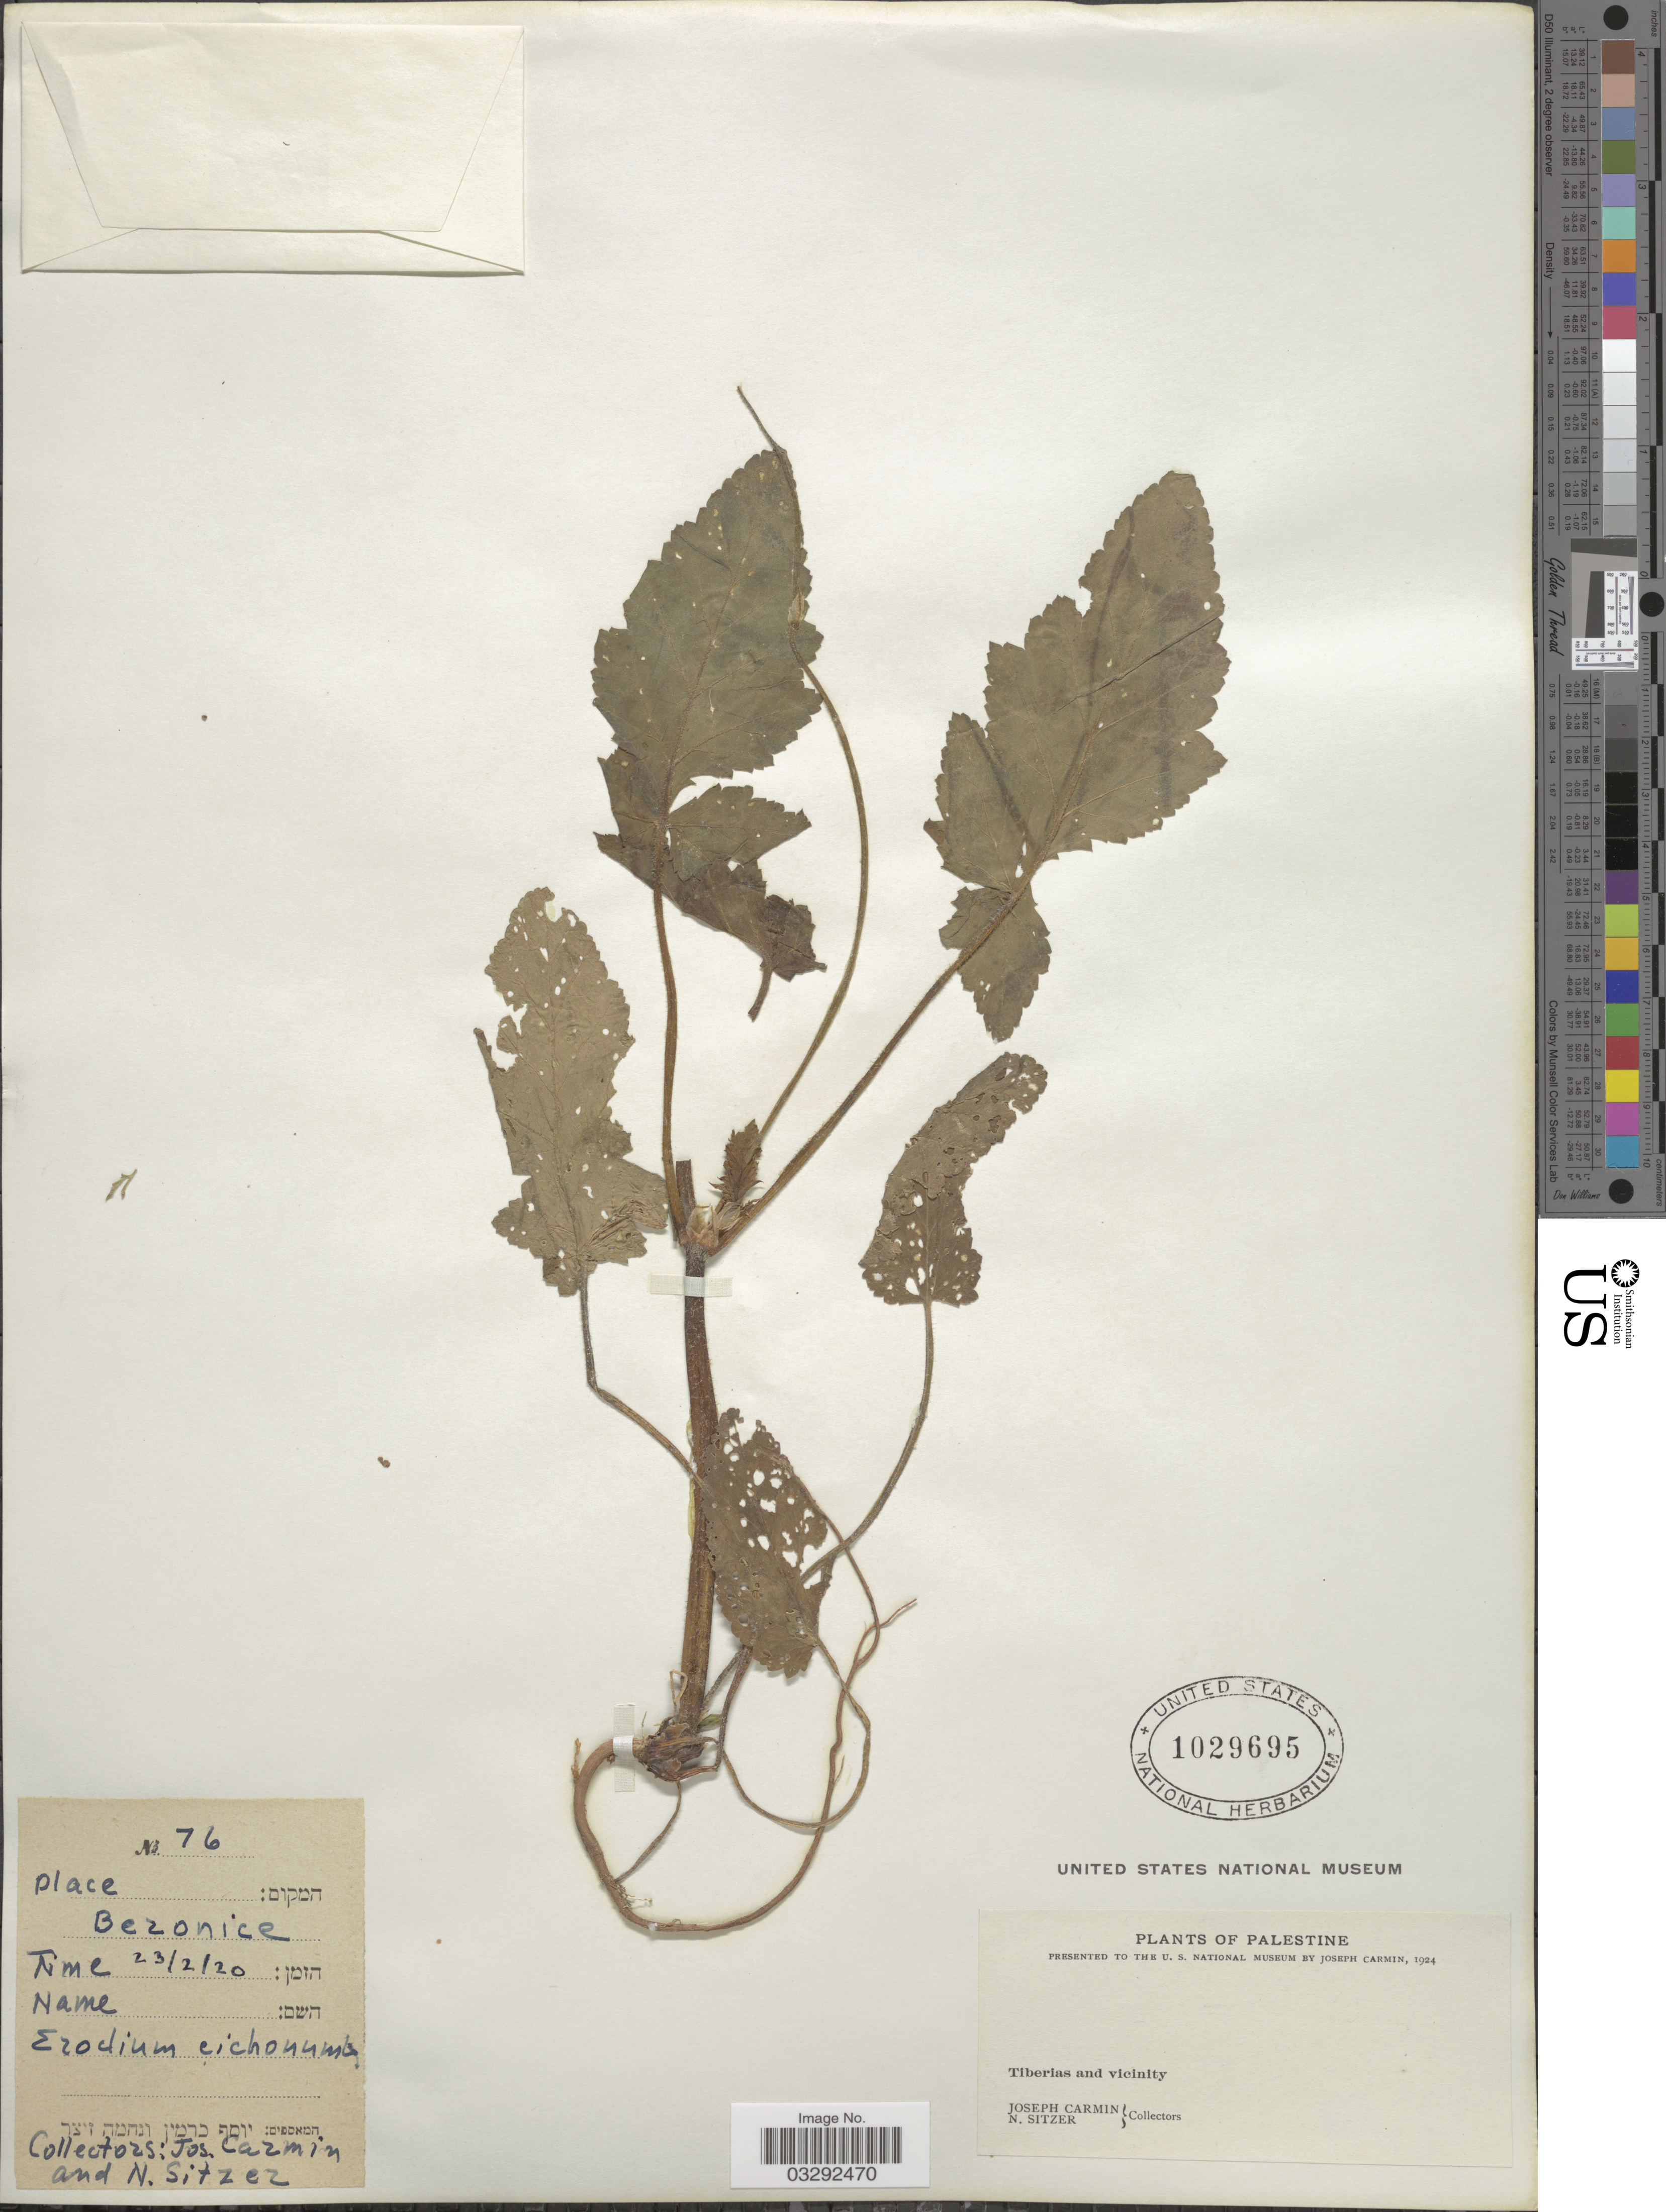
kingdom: Plantae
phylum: Tracheophyta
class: Magnoliopsida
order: Geraniales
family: Geraniaceae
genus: Erodium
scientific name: Erodium ciconium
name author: (L.) L'Hér.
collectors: J. Carmin & N. Sitzer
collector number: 76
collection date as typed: Transcribed d/m/y: 23/2/20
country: Israel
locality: Bezonice. Palestine. Tiberias and vicinity.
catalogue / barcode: US 1029695